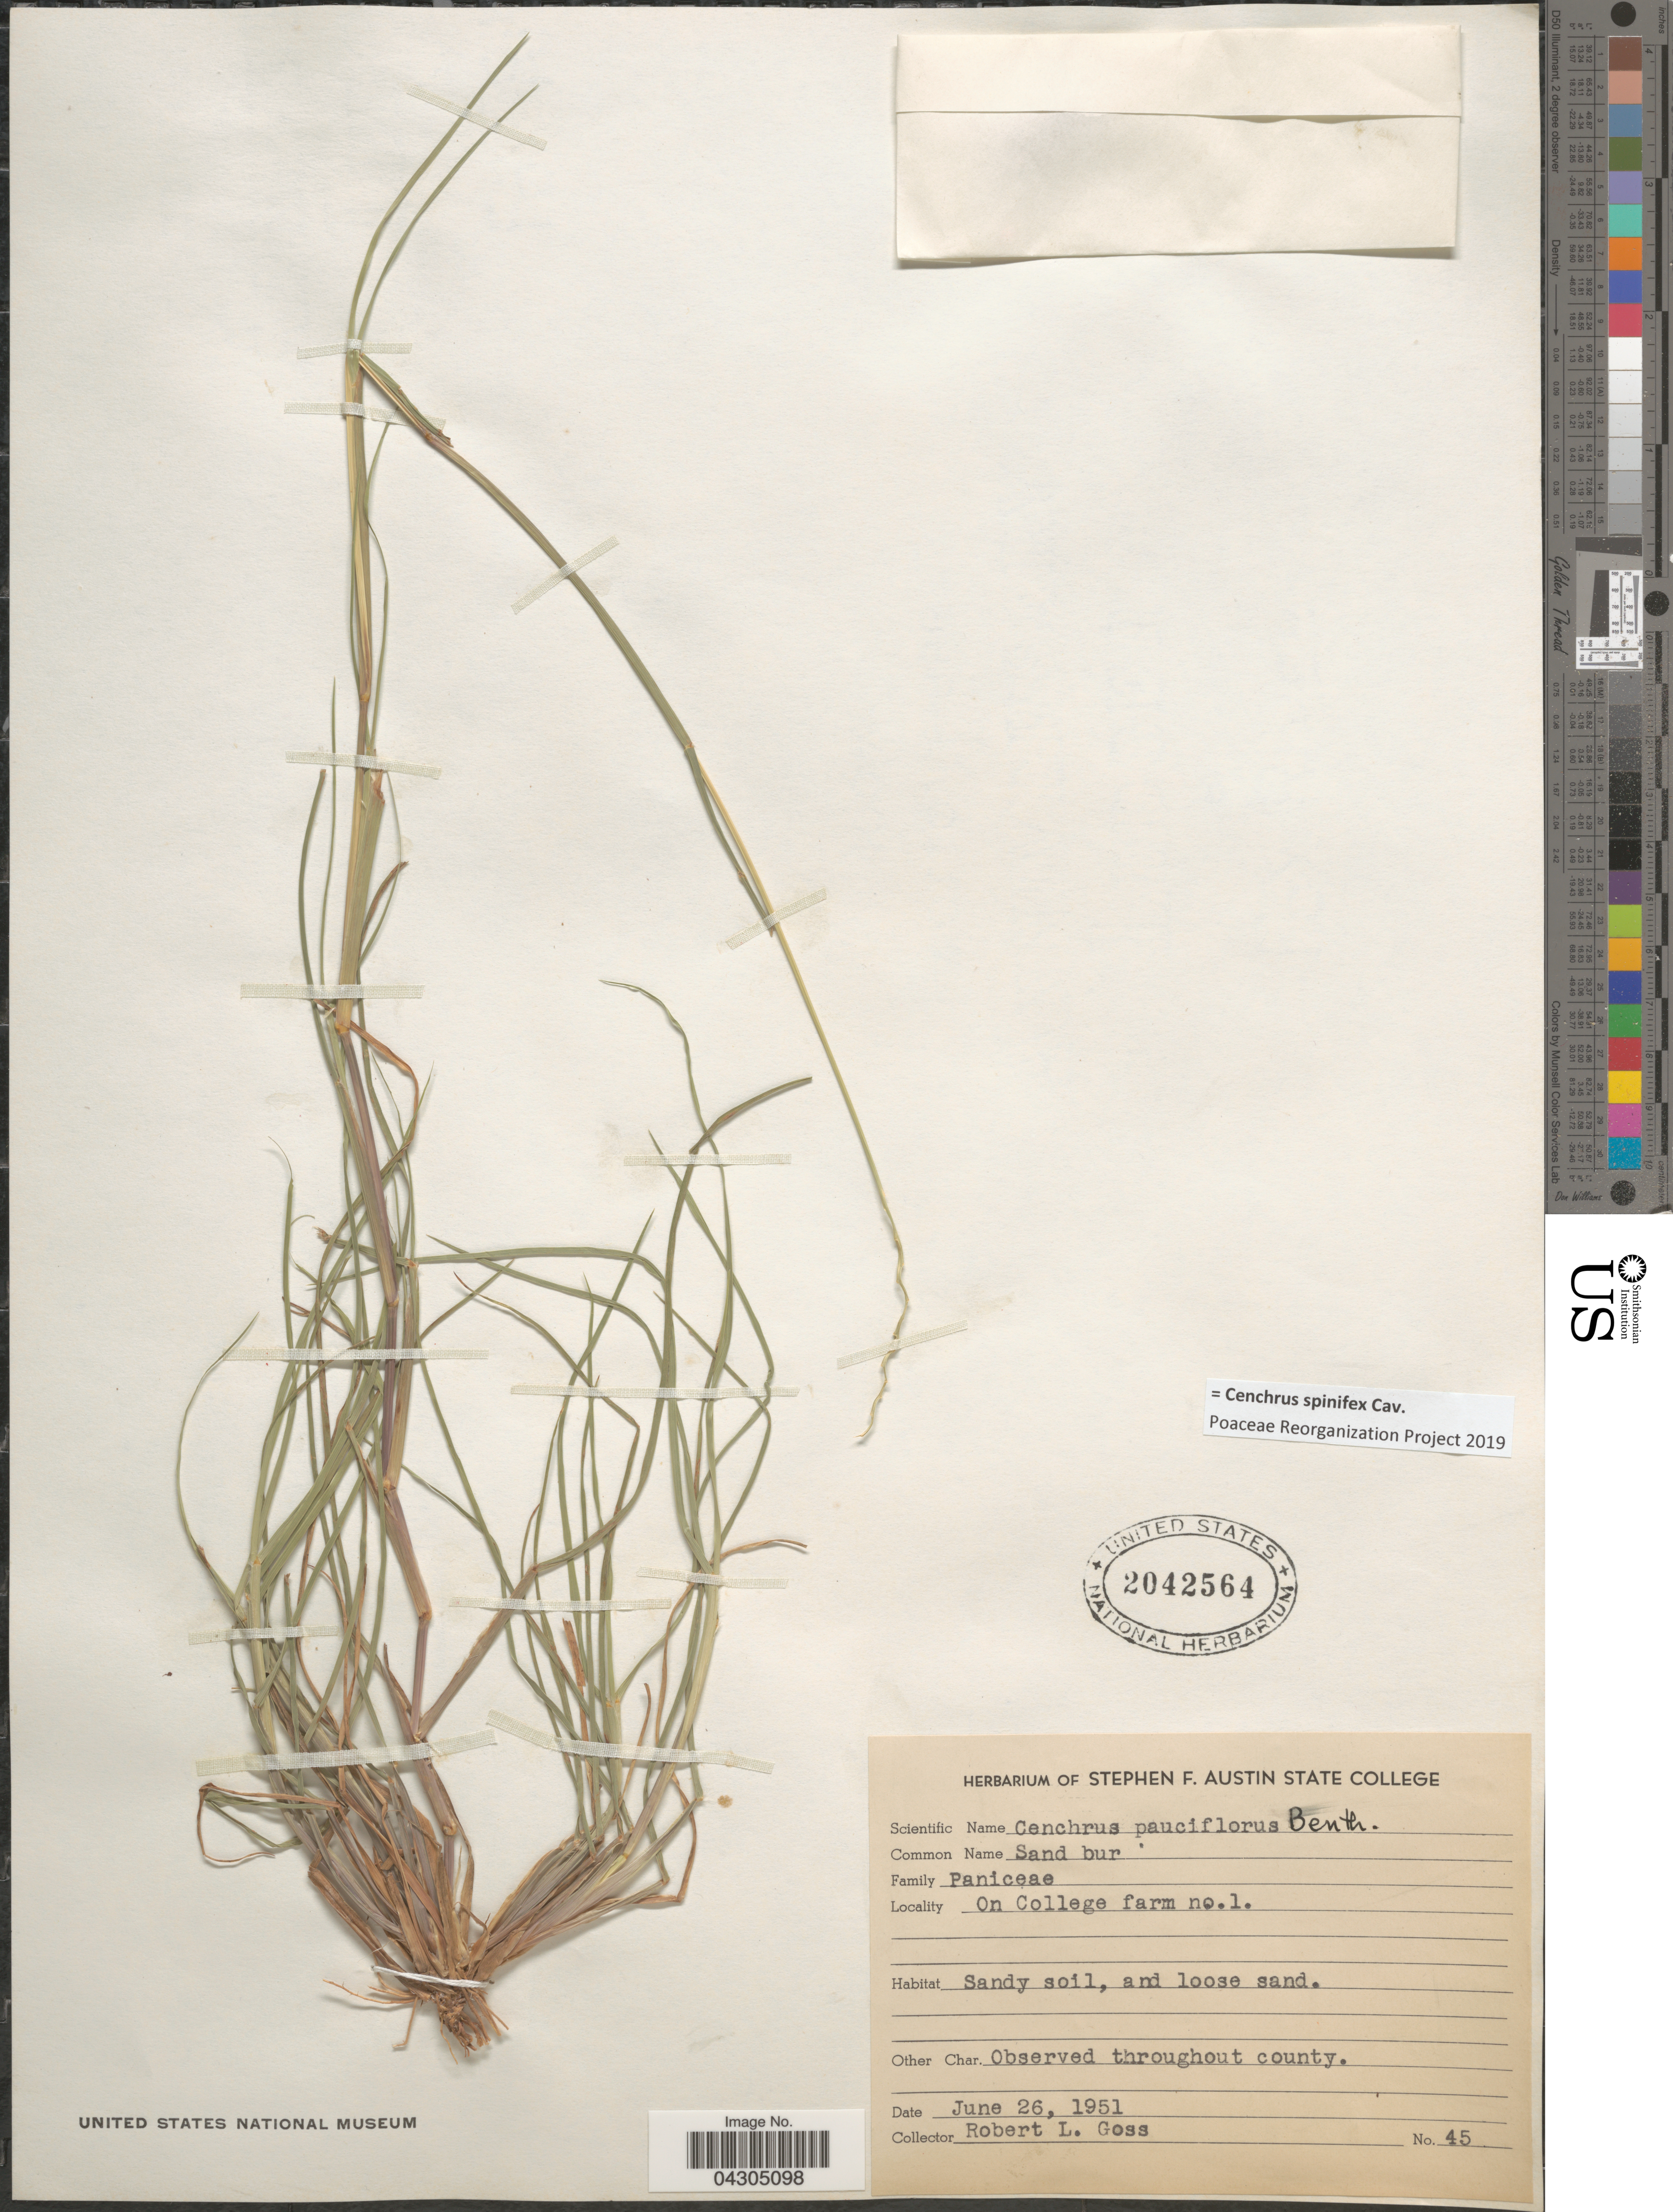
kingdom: Plantae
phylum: Tracheophyta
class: Liliopsida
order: Poales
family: Poaceae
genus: Cenchrus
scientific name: Cenchrus spinifex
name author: Cav.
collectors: R. Goss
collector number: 45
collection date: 1951-06-26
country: United States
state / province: Texas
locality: On College farm no. 1.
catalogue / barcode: US 2042564